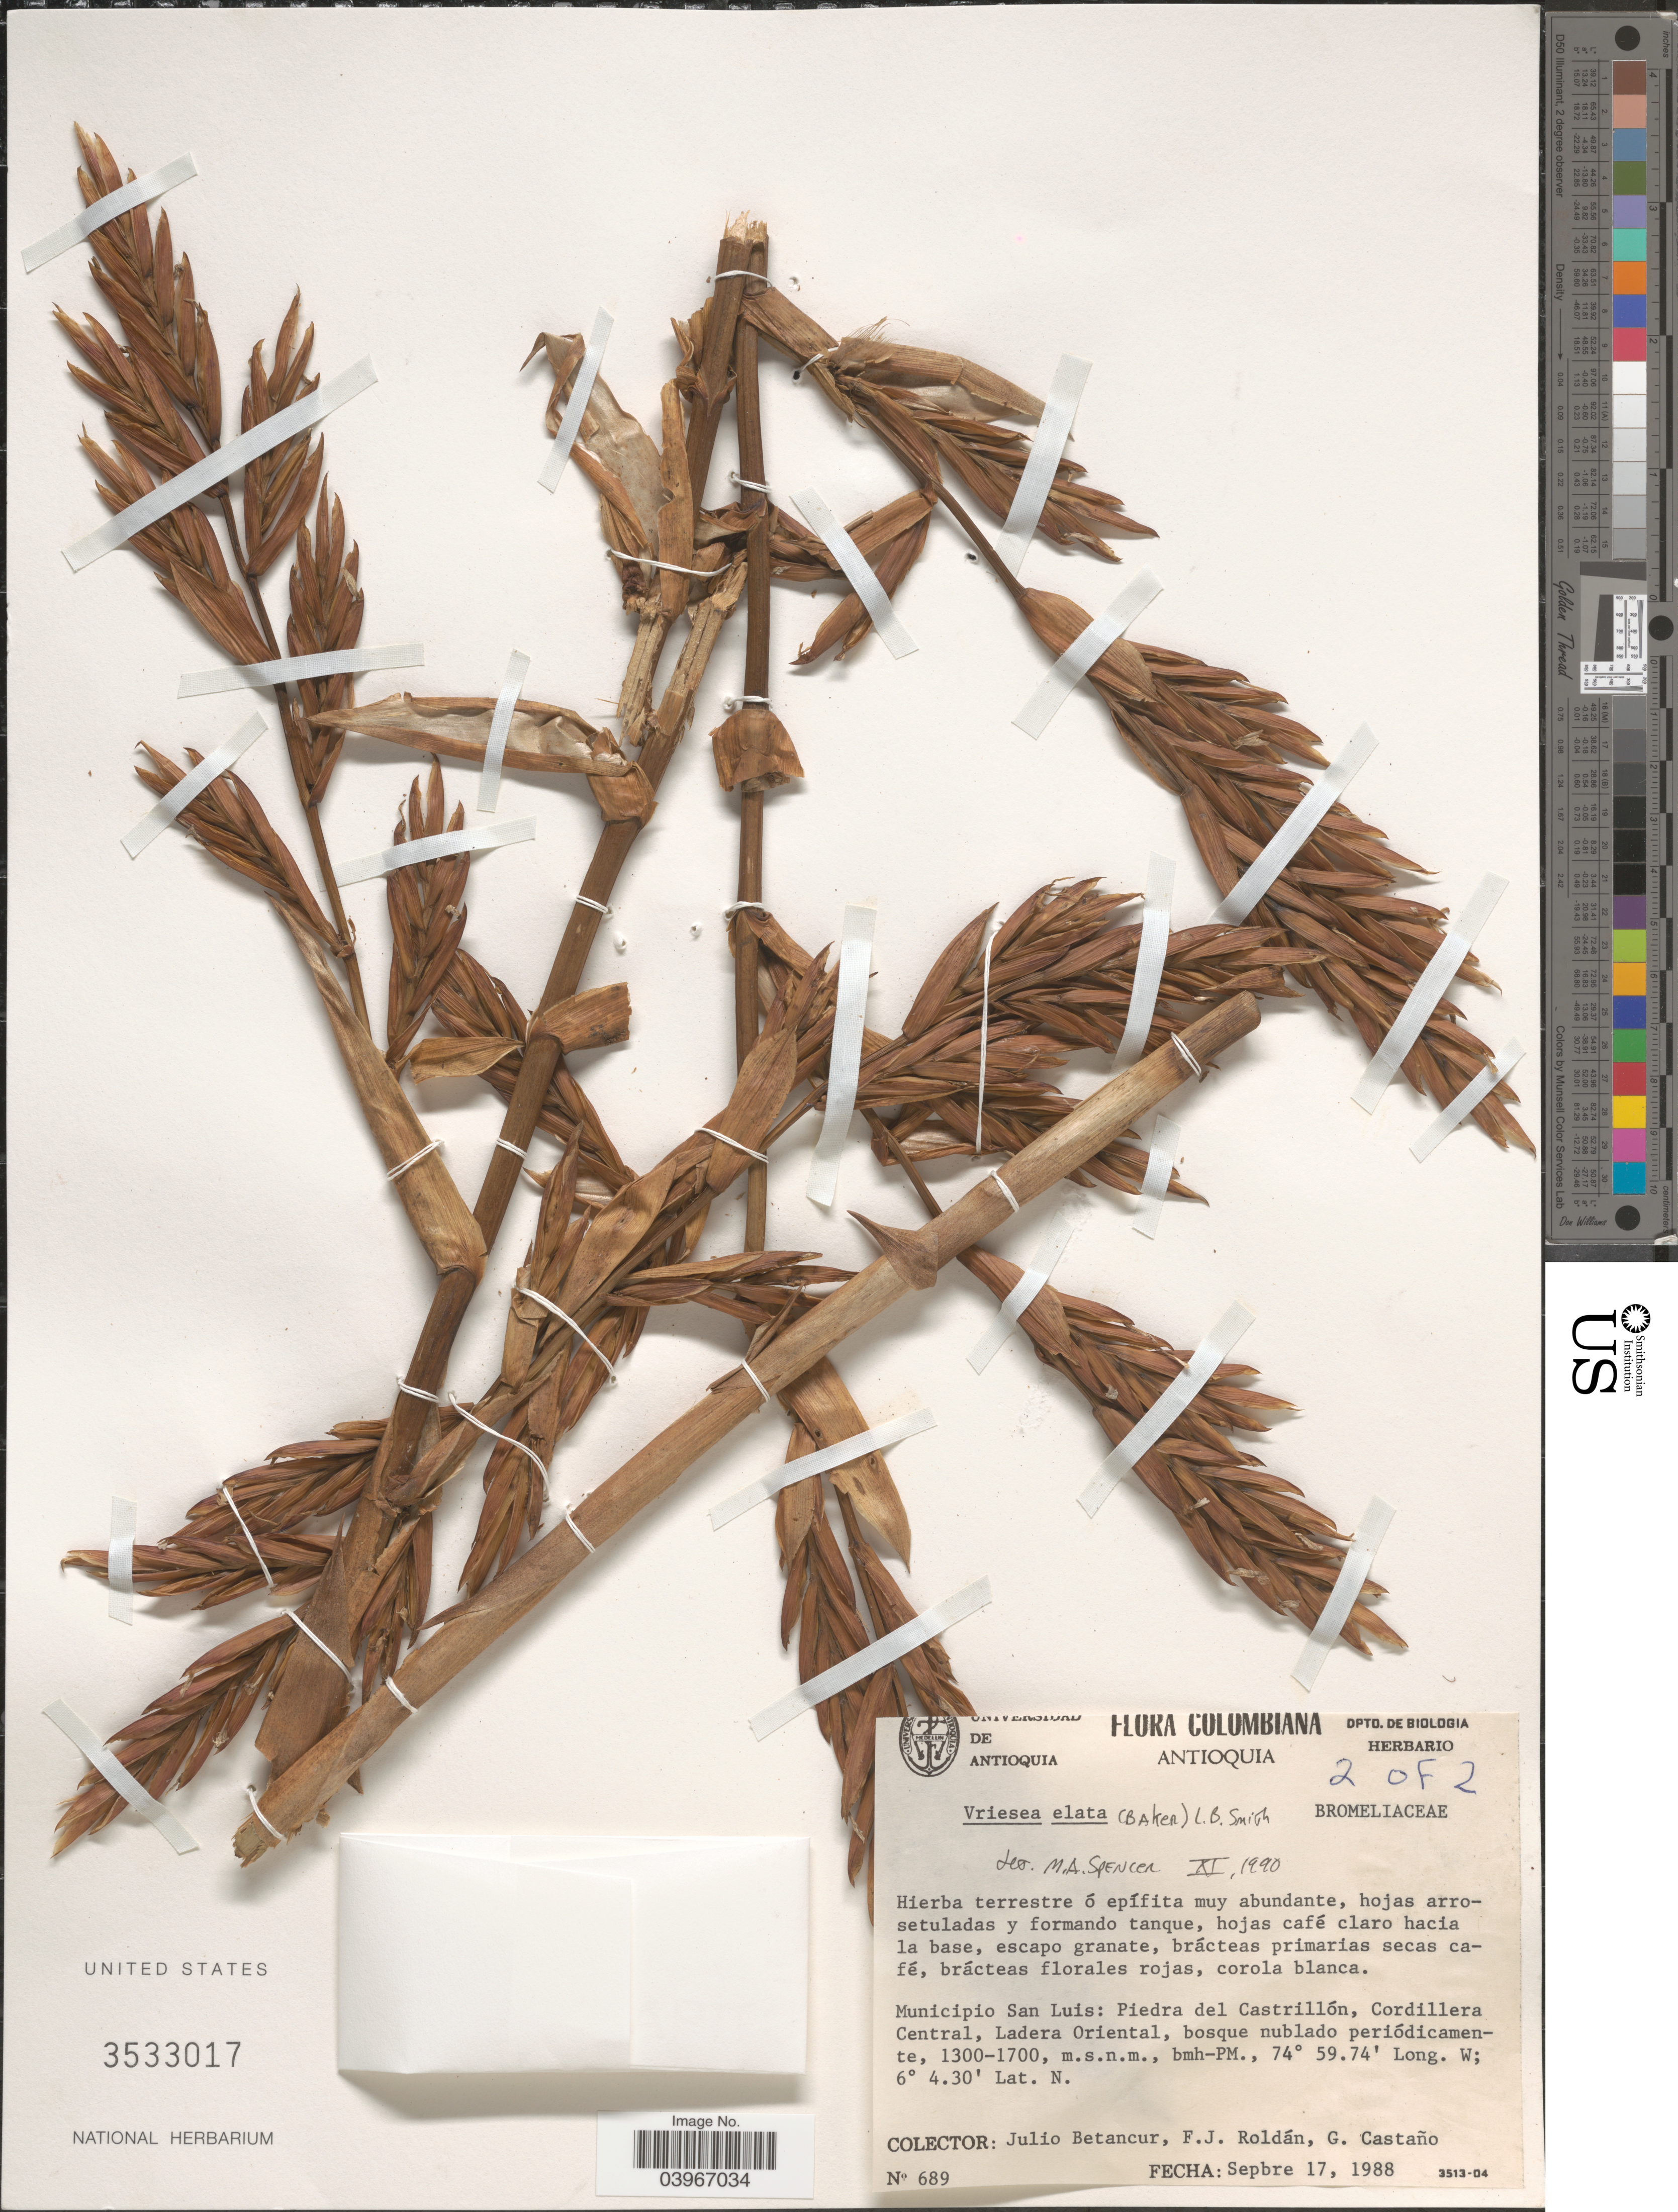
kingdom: Plantae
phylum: Tracheophyta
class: Liliopsida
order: Poales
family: Bromeliaceae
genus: Vriesea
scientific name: Vriesea elata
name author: (Baker) L.B. Sm.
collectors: J. Betancur, F. J. Roldán & G. Castano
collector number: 689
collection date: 1988-09-17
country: Colombia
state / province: Antioquia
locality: Municipio San Luis: Piedra del Castrillón, Cordillera Central, Ladera Oriental.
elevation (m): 1300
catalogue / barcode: US 3533017